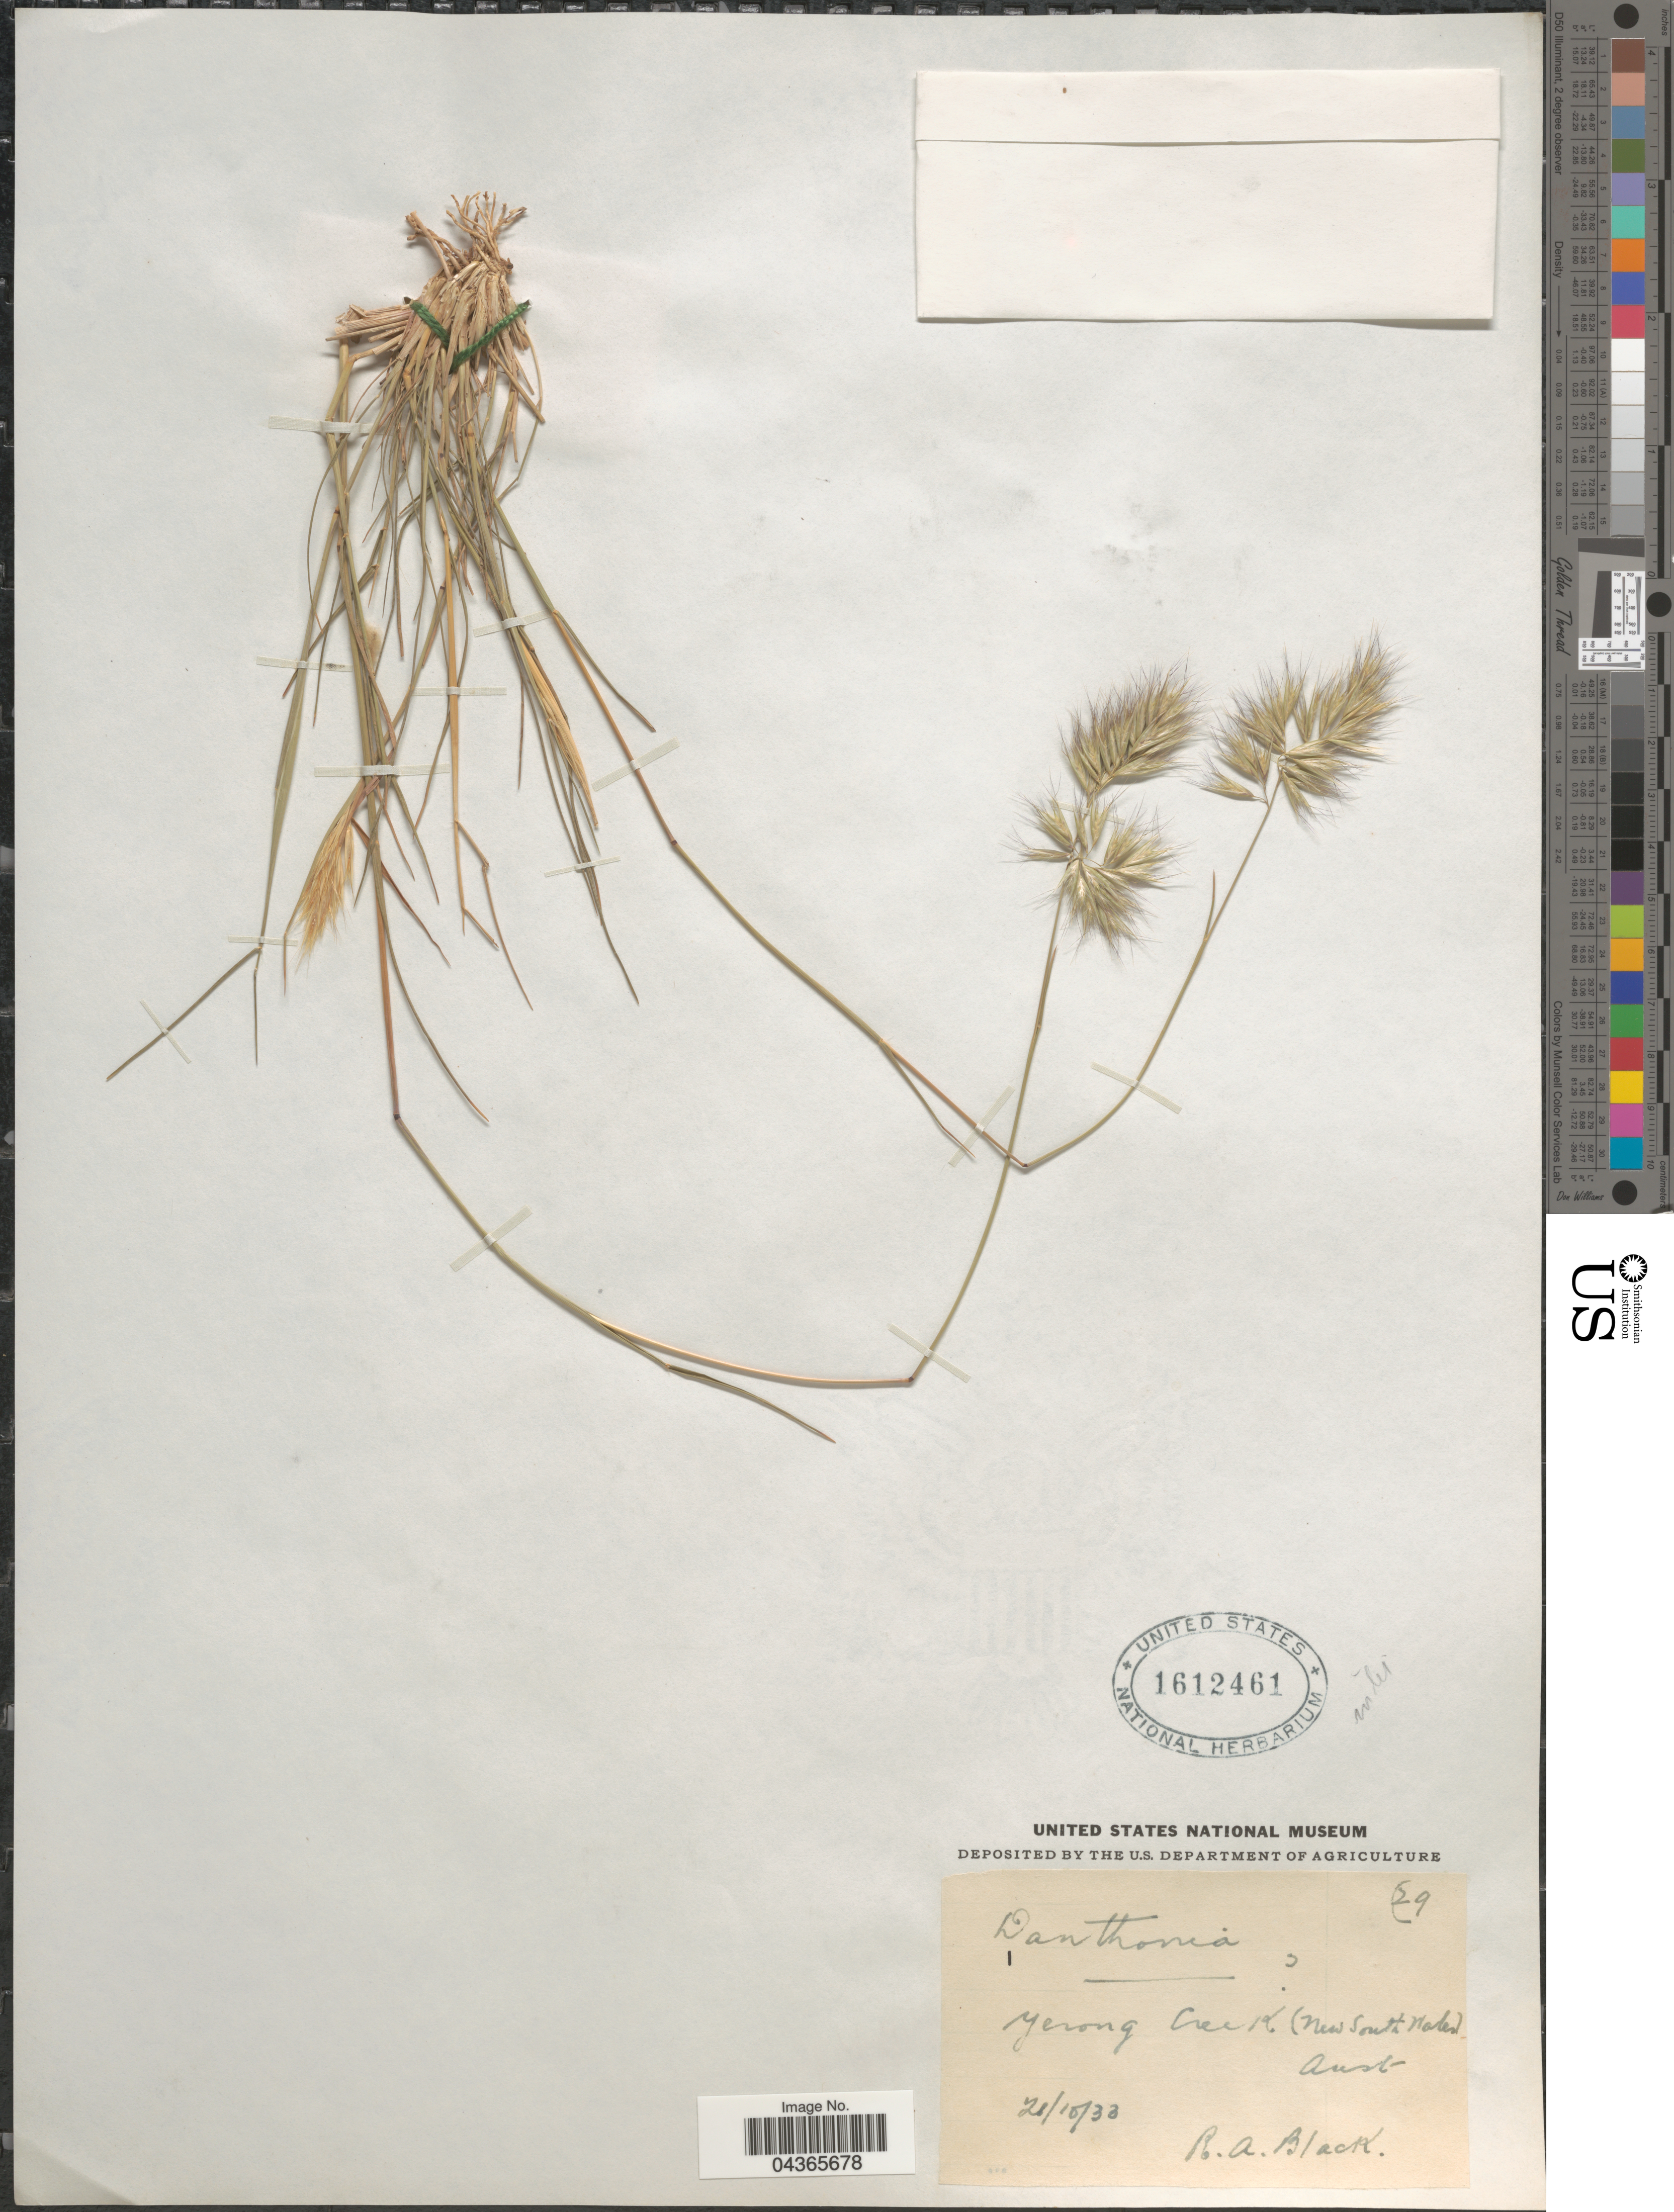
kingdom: Plantae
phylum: Tracheophyta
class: Liliopsida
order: Poales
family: Poaceae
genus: Rytidosperma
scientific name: Rytidosperma sp.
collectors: R. A. Black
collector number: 29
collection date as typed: Transcribed d/m/y: 21/10/33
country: Australia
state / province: New South Wales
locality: Yerong Creek.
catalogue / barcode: US 1612461